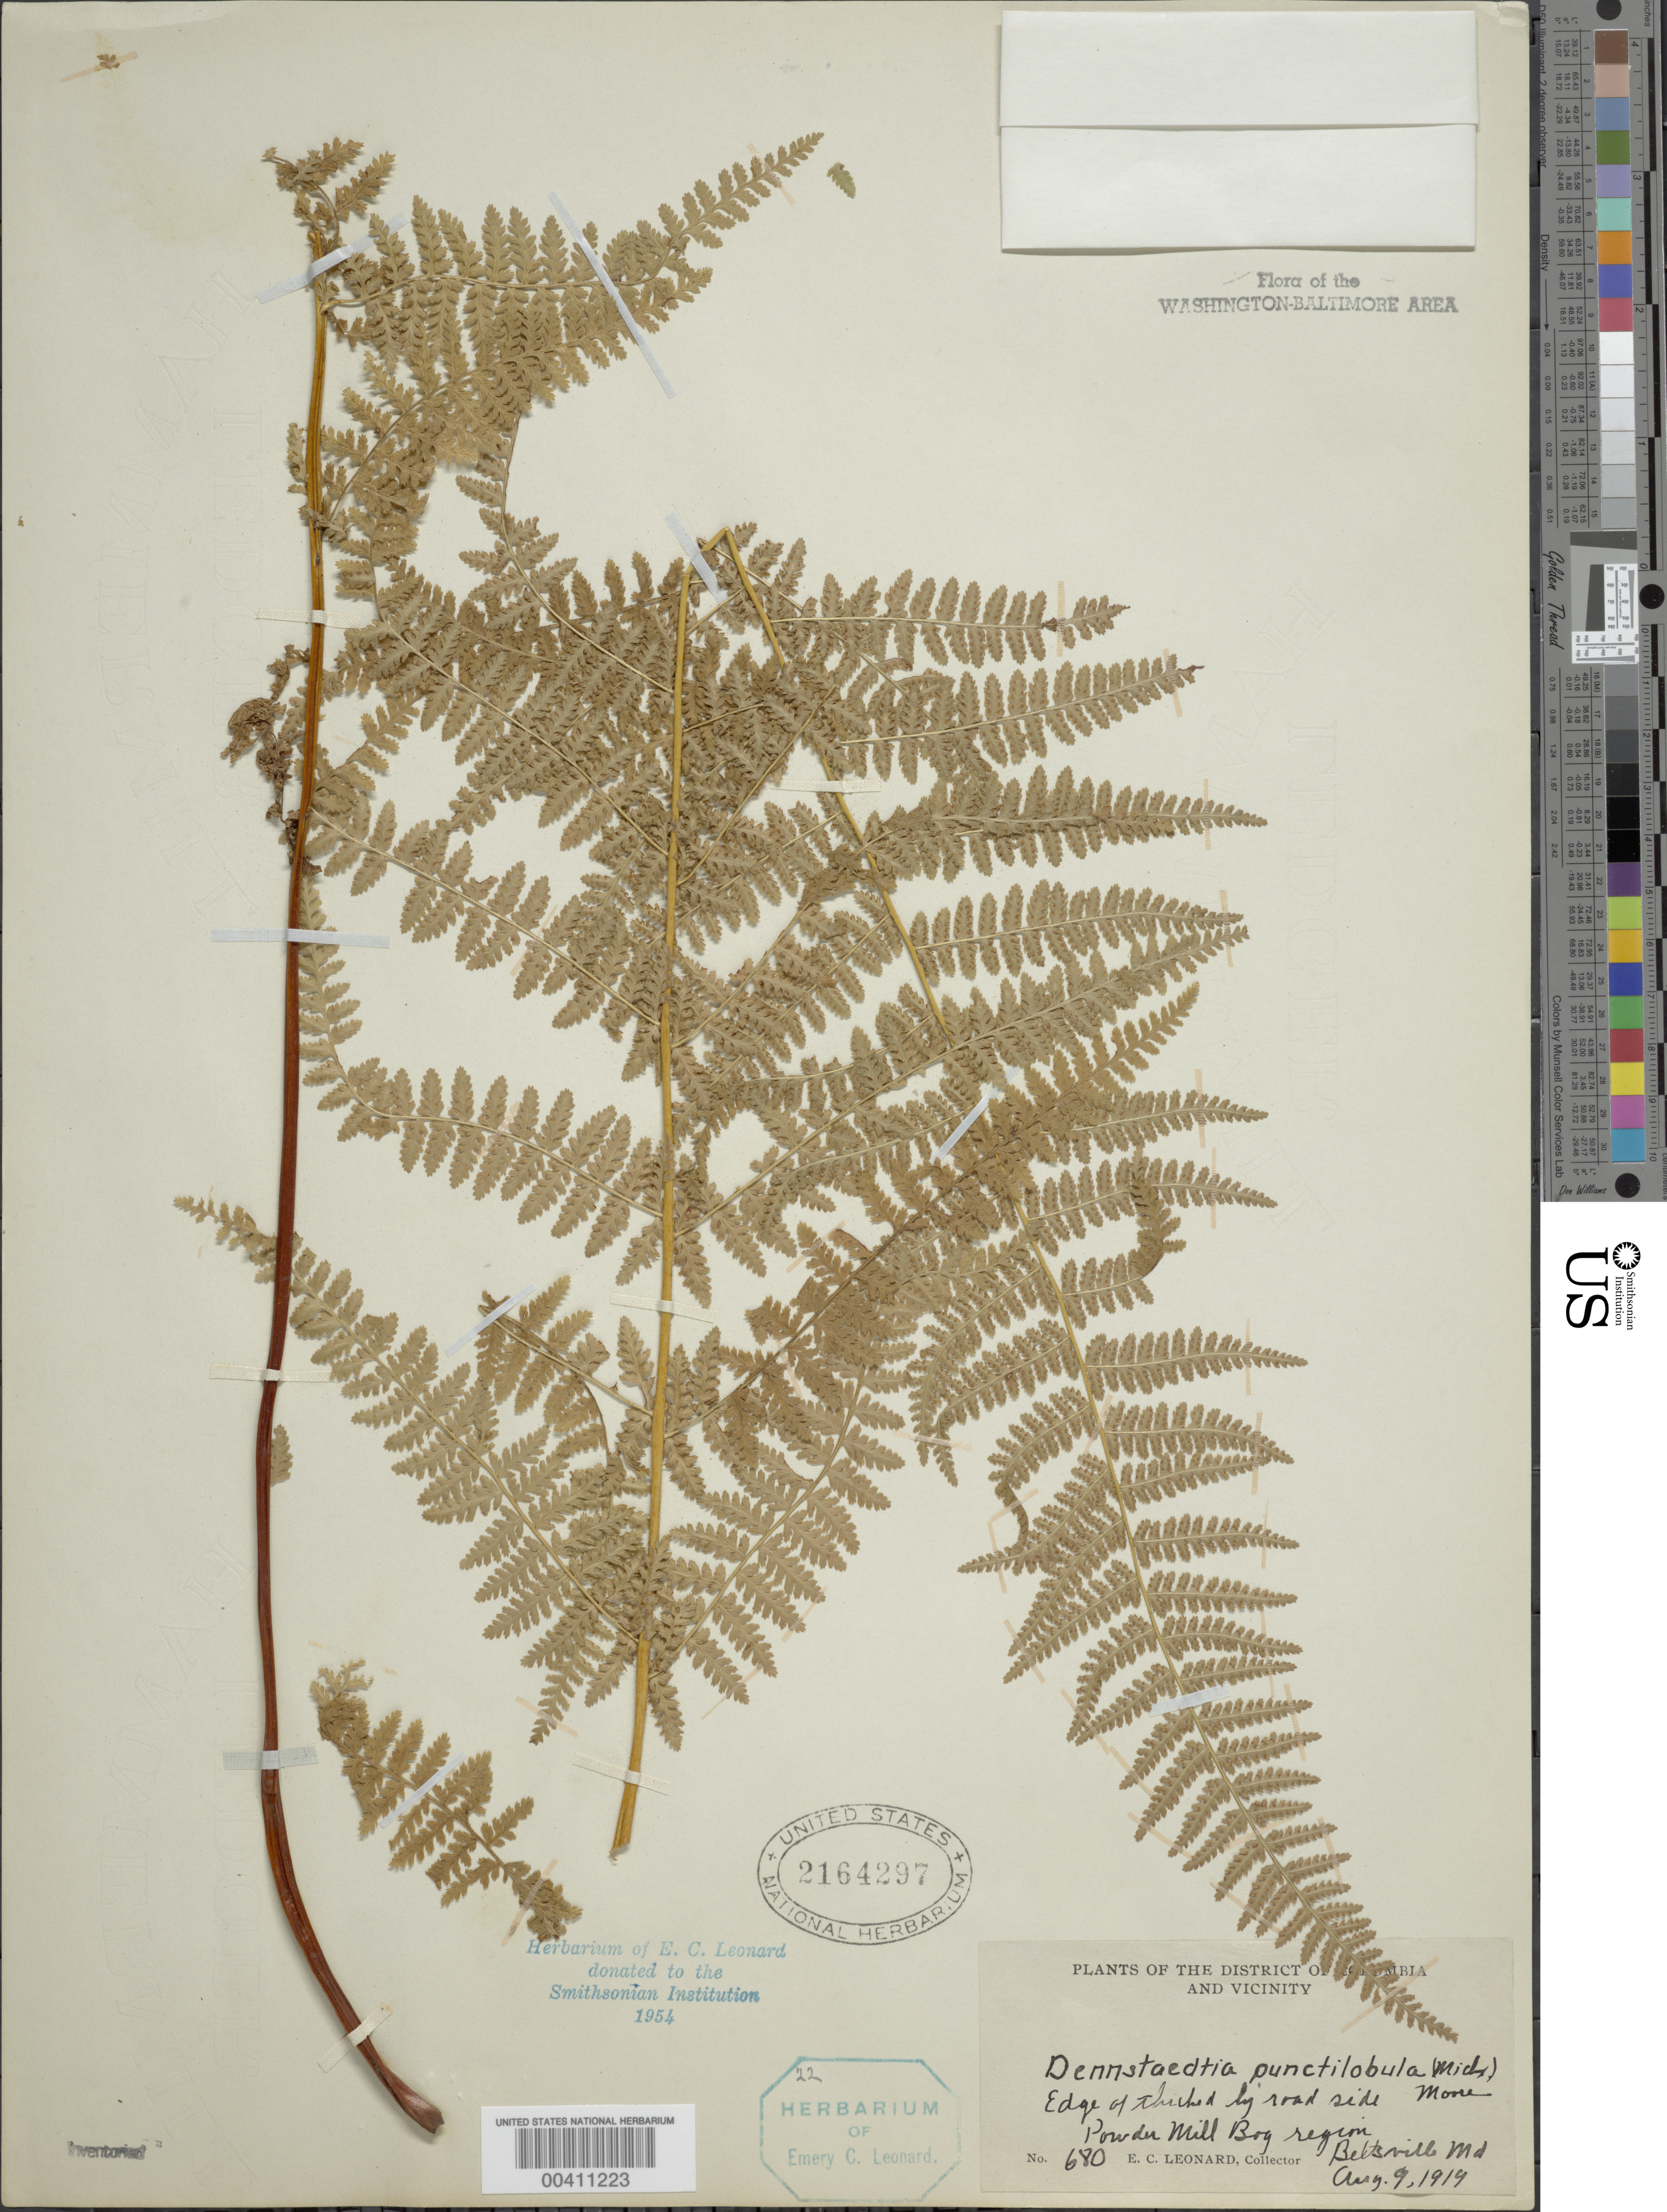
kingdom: Plantae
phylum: Tracheophyta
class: Polypodiopsida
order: Polypodiales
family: Dennstaedtiaceae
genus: Dennstaedtia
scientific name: Dennstaedtia punctilobula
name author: (Michx.) T. Moore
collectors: E. C. Leonard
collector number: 680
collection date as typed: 09 Aug 1919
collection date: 1919-08-09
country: United States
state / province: Maryland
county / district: Prince George's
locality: Powder Mill Bog, Beltsville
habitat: Edge of road side thicket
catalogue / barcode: US 2164297